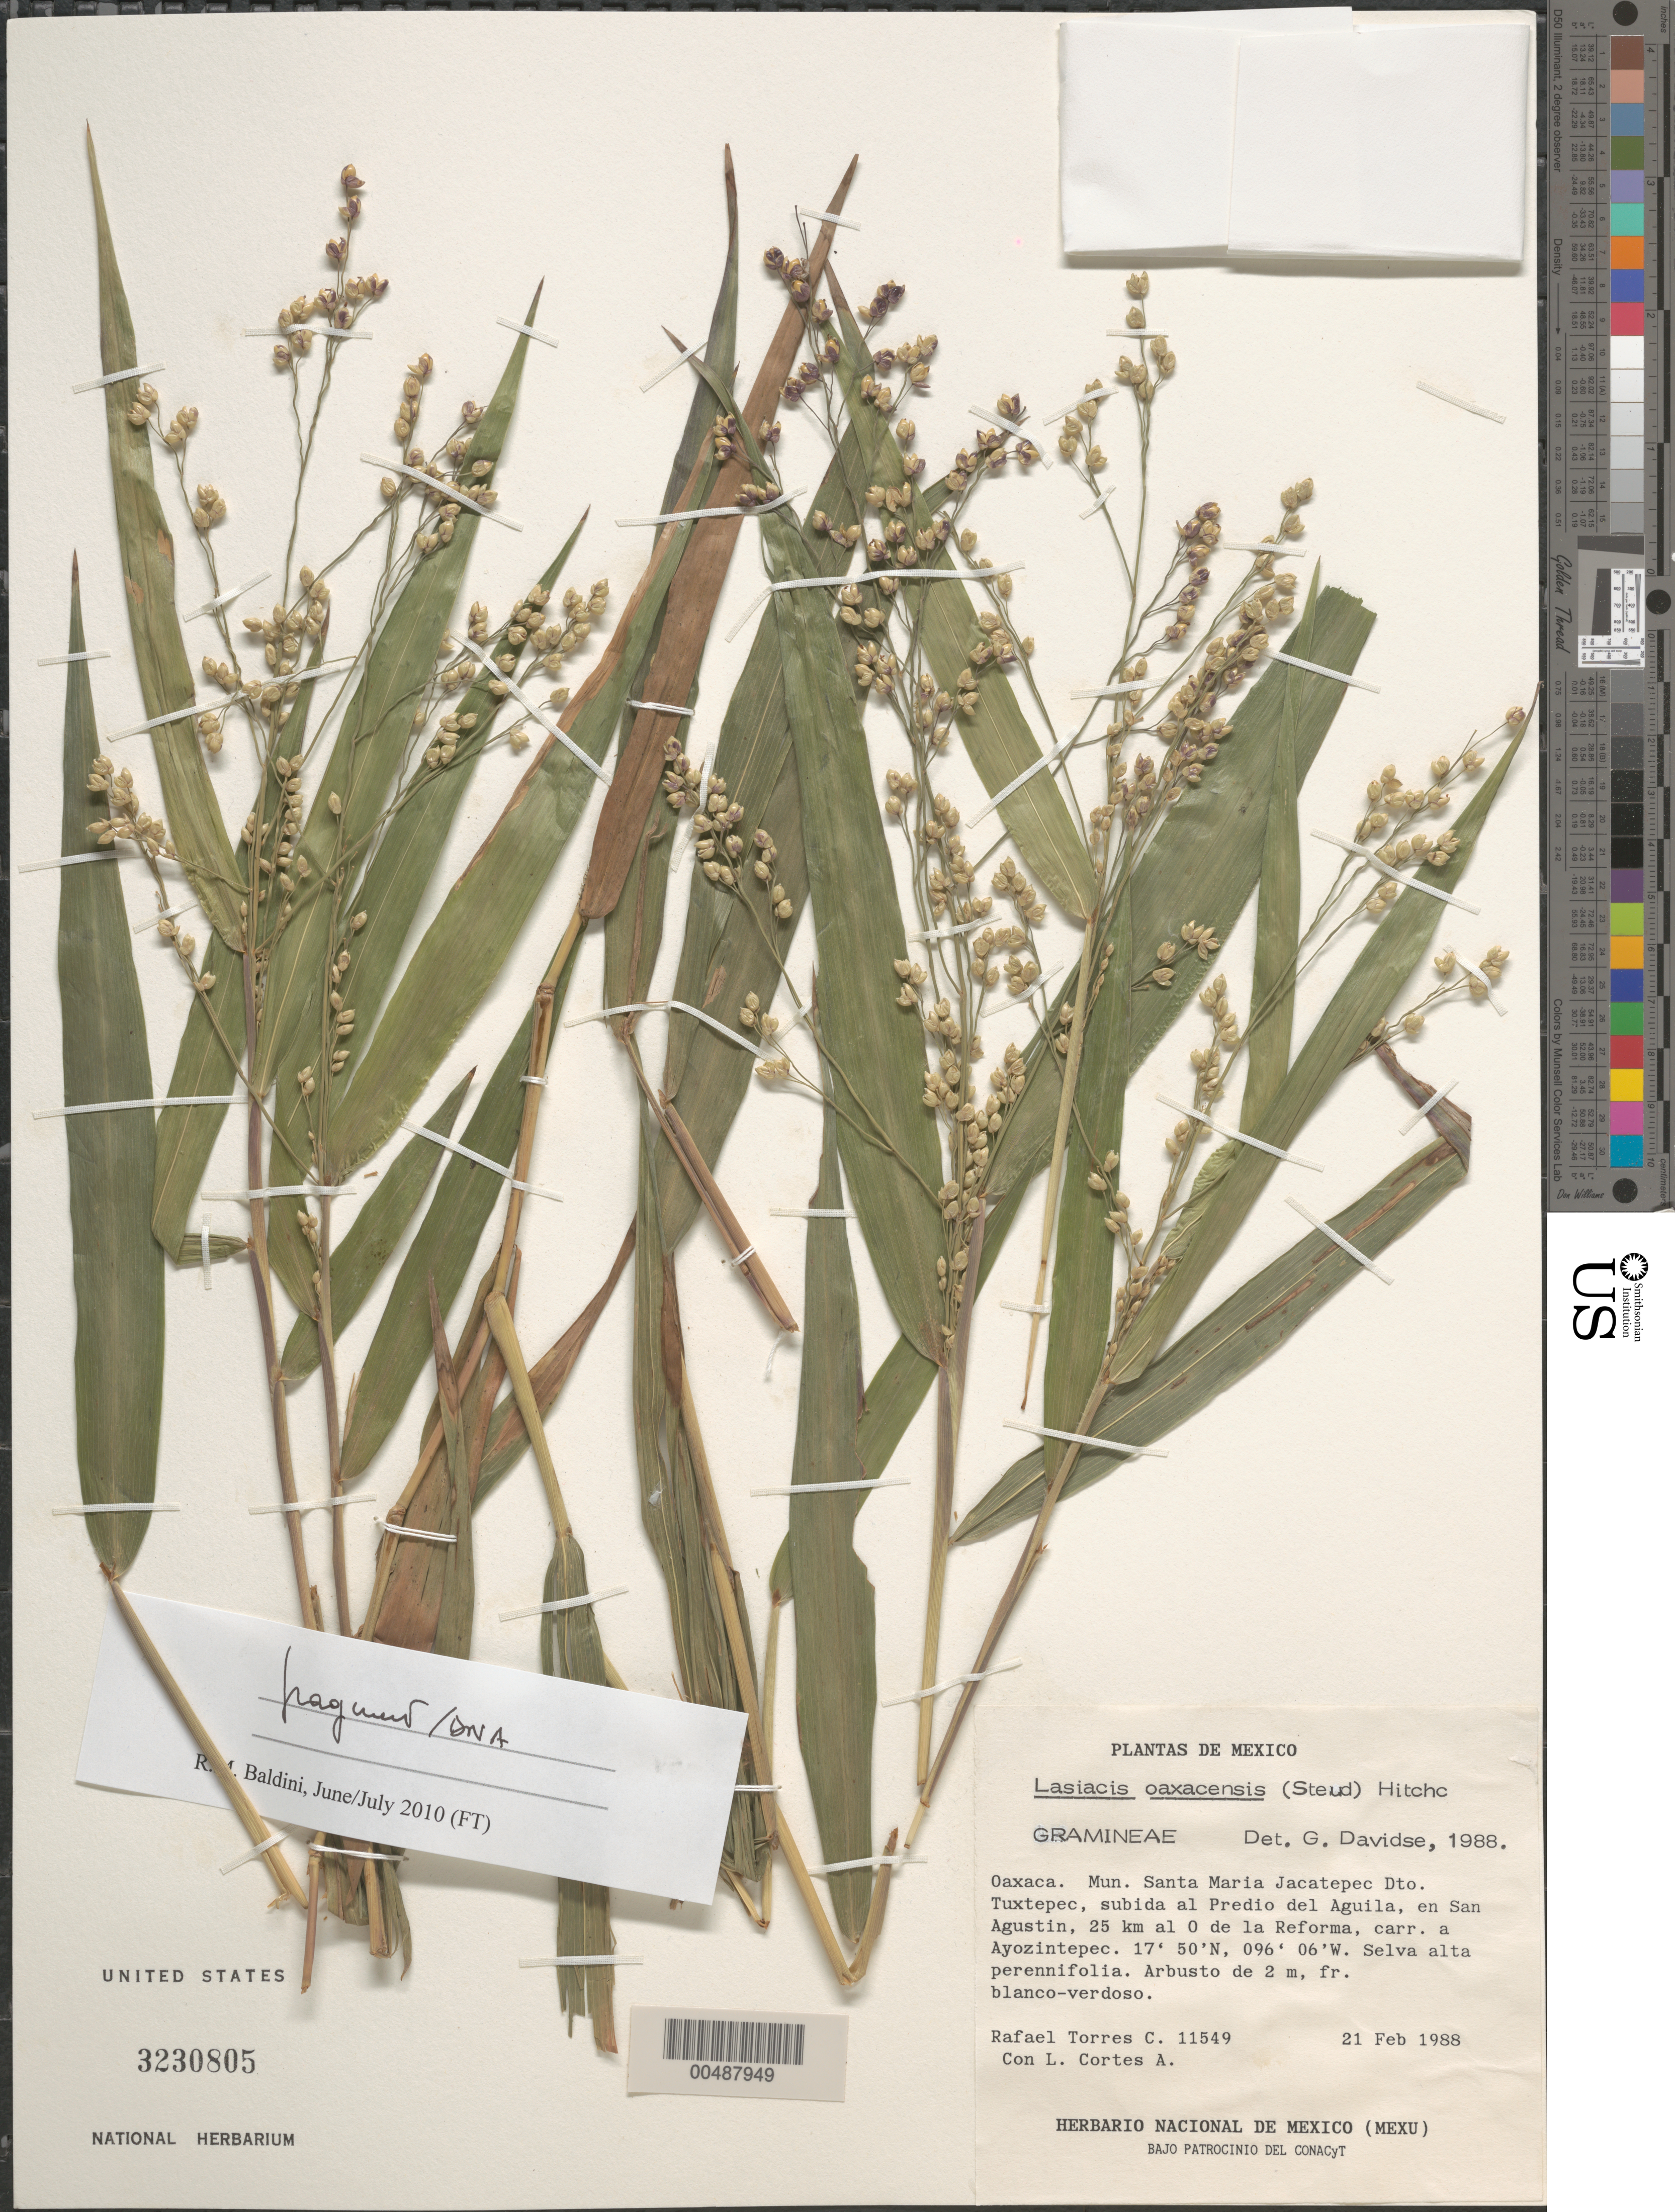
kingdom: Plantae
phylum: Tracheophyta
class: Liliopsida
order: Poales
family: Poaceae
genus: Lasiacis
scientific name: Lasiacis oaxacensis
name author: (Steud.) Hitchc.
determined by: Davidse, Gerrit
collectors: R. Torres C. & L. Cortes-A.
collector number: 11549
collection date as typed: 21 Feb 1988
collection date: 1988-02-21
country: Mexico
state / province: Oaxaca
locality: Mun Santa Maria Jacatepec, Dist Tuxtepec, subida al Predio del Aguila, en San Augustin, 25 km al O de la Reforma, carr. a Ayo...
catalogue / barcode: US 3230805